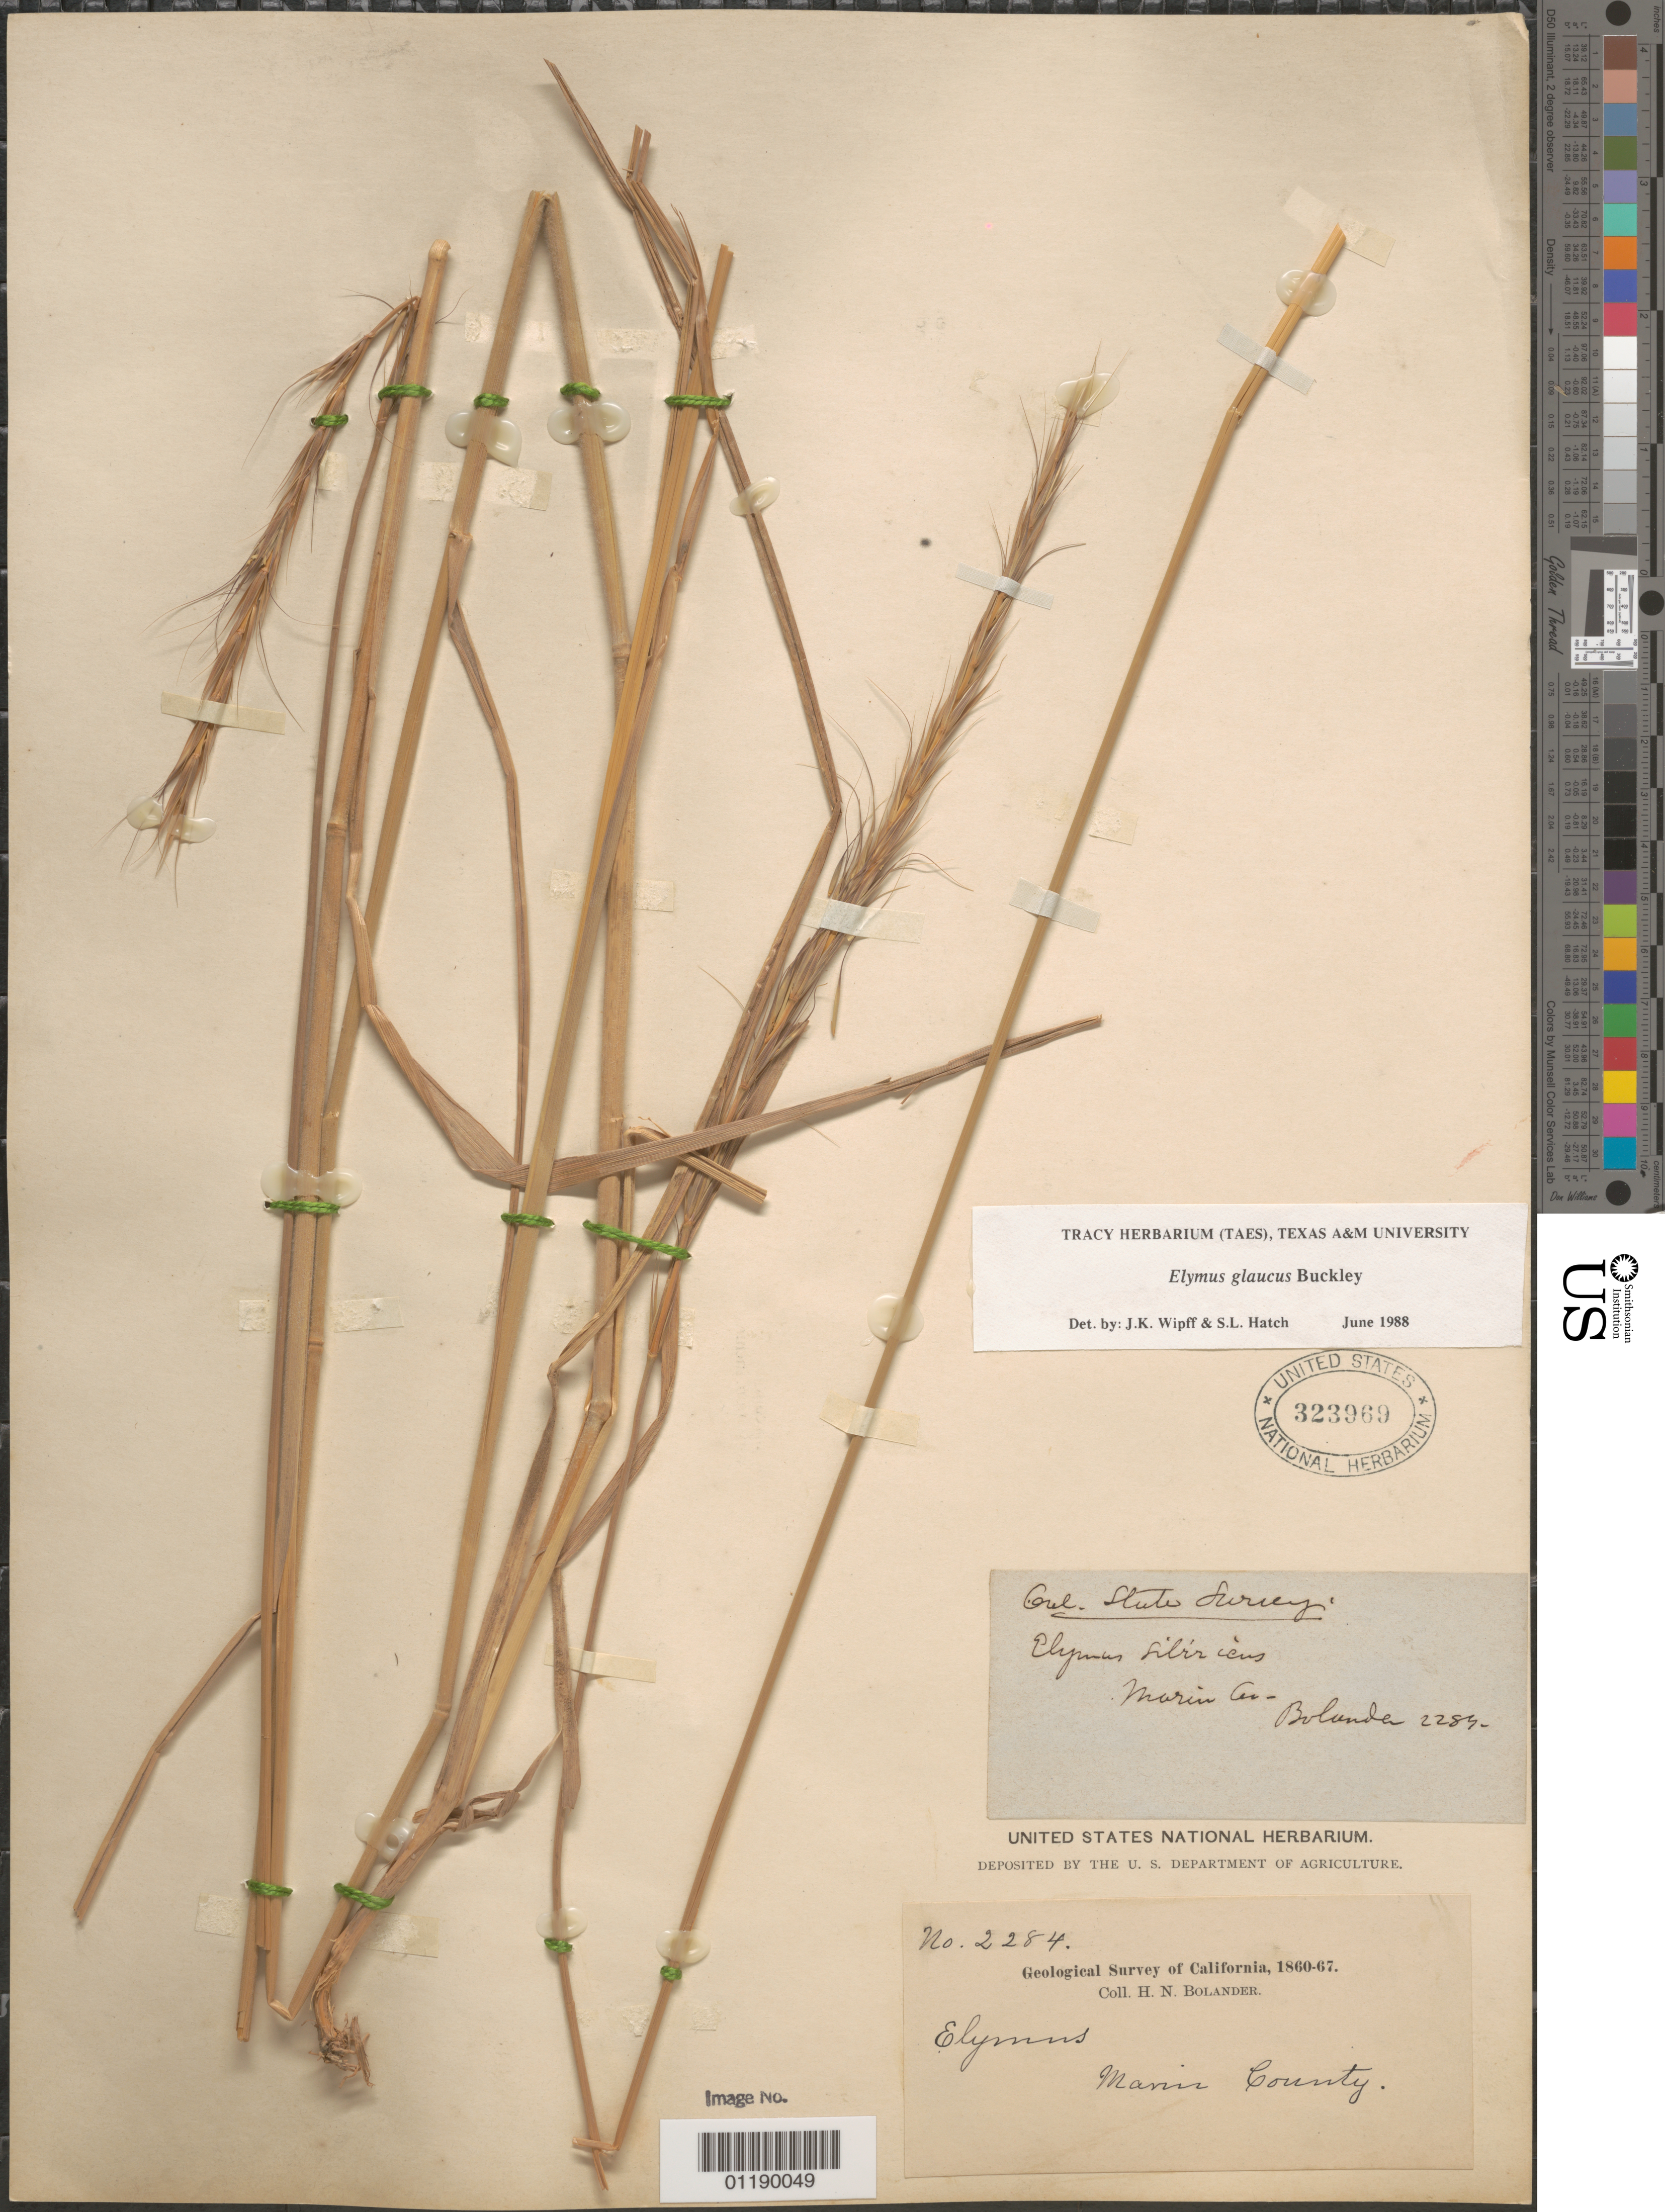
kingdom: Plantae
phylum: Tracheophyta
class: Liliopsida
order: Poales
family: Poaceae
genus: Elymus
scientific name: Elymus glaucus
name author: Buckley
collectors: H. Bolander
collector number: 2284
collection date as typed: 1860 to -- -- 1867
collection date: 1860/1867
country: United States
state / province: California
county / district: Marin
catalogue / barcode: US 323969